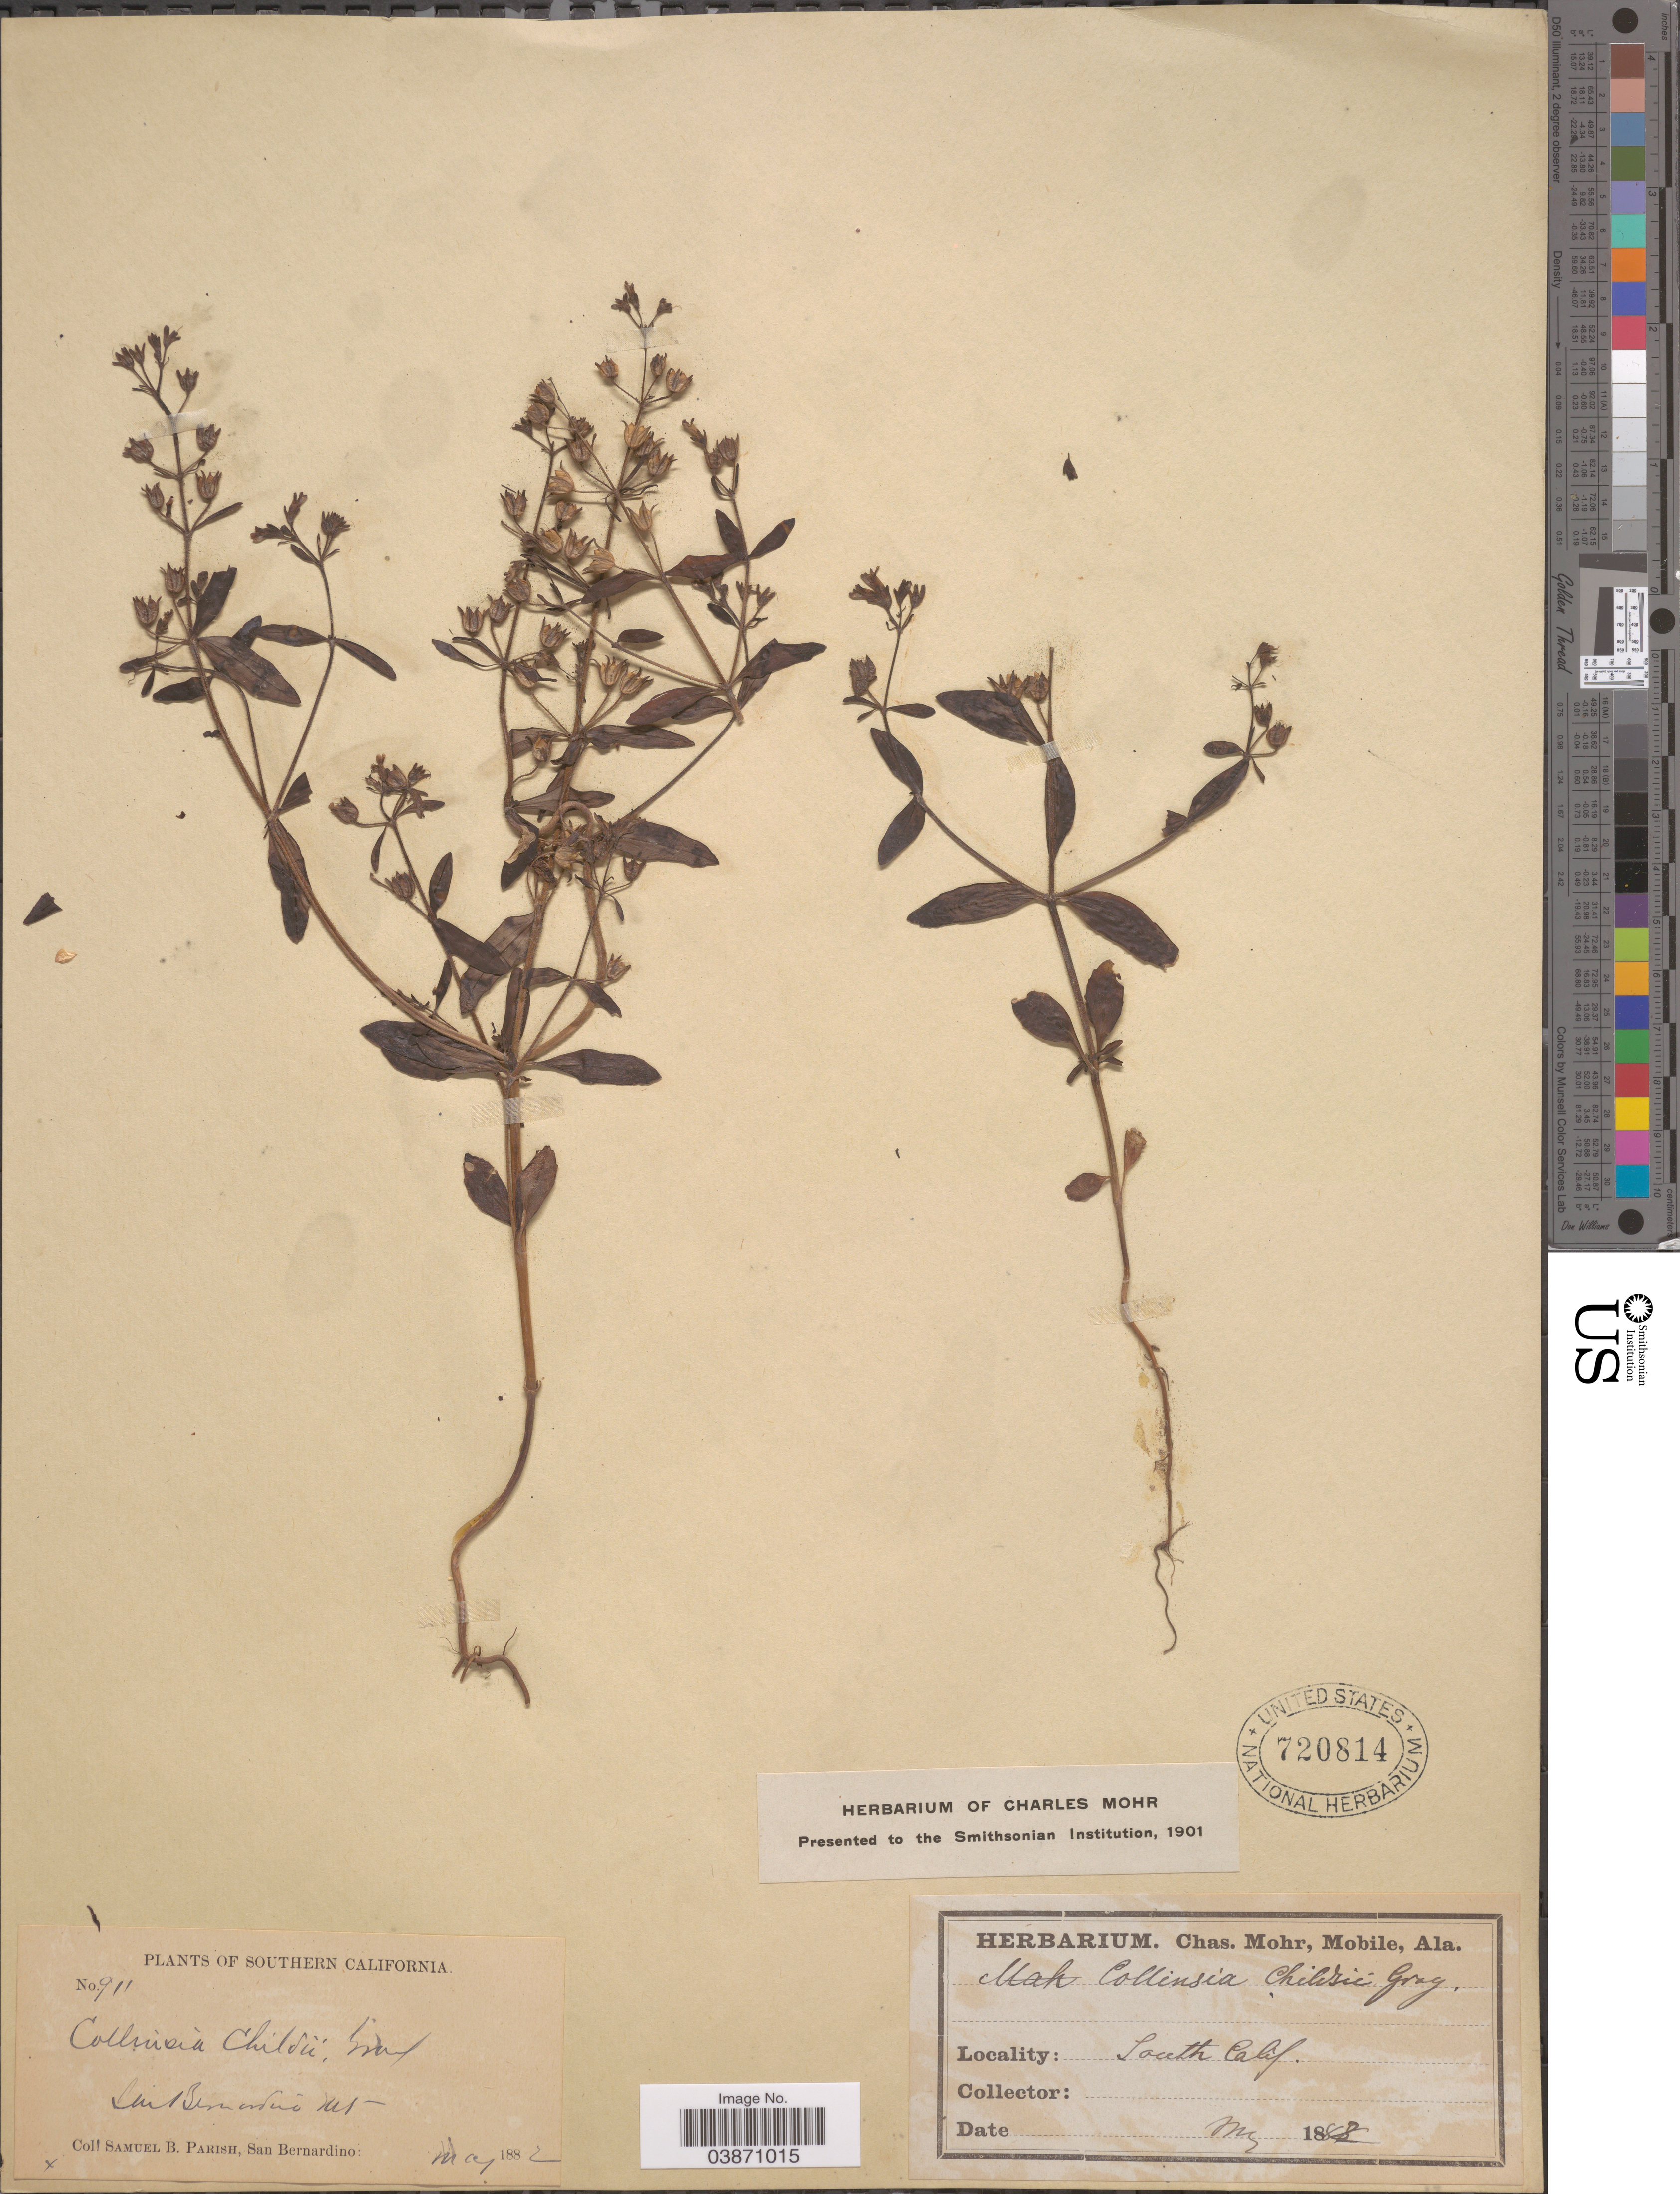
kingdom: Plantae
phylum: Tracheophyta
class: Magnoliopsida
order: Lamiales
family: Plantaginaceae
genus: Collinsia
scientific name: Collinsia childii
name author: Parry ex A. Gray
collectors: S. B. Parish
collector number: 911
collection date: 1882-05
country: United States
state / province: California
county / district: San Bernardino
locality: Southern California. San Bernardino Mt.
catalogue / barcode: US 720814